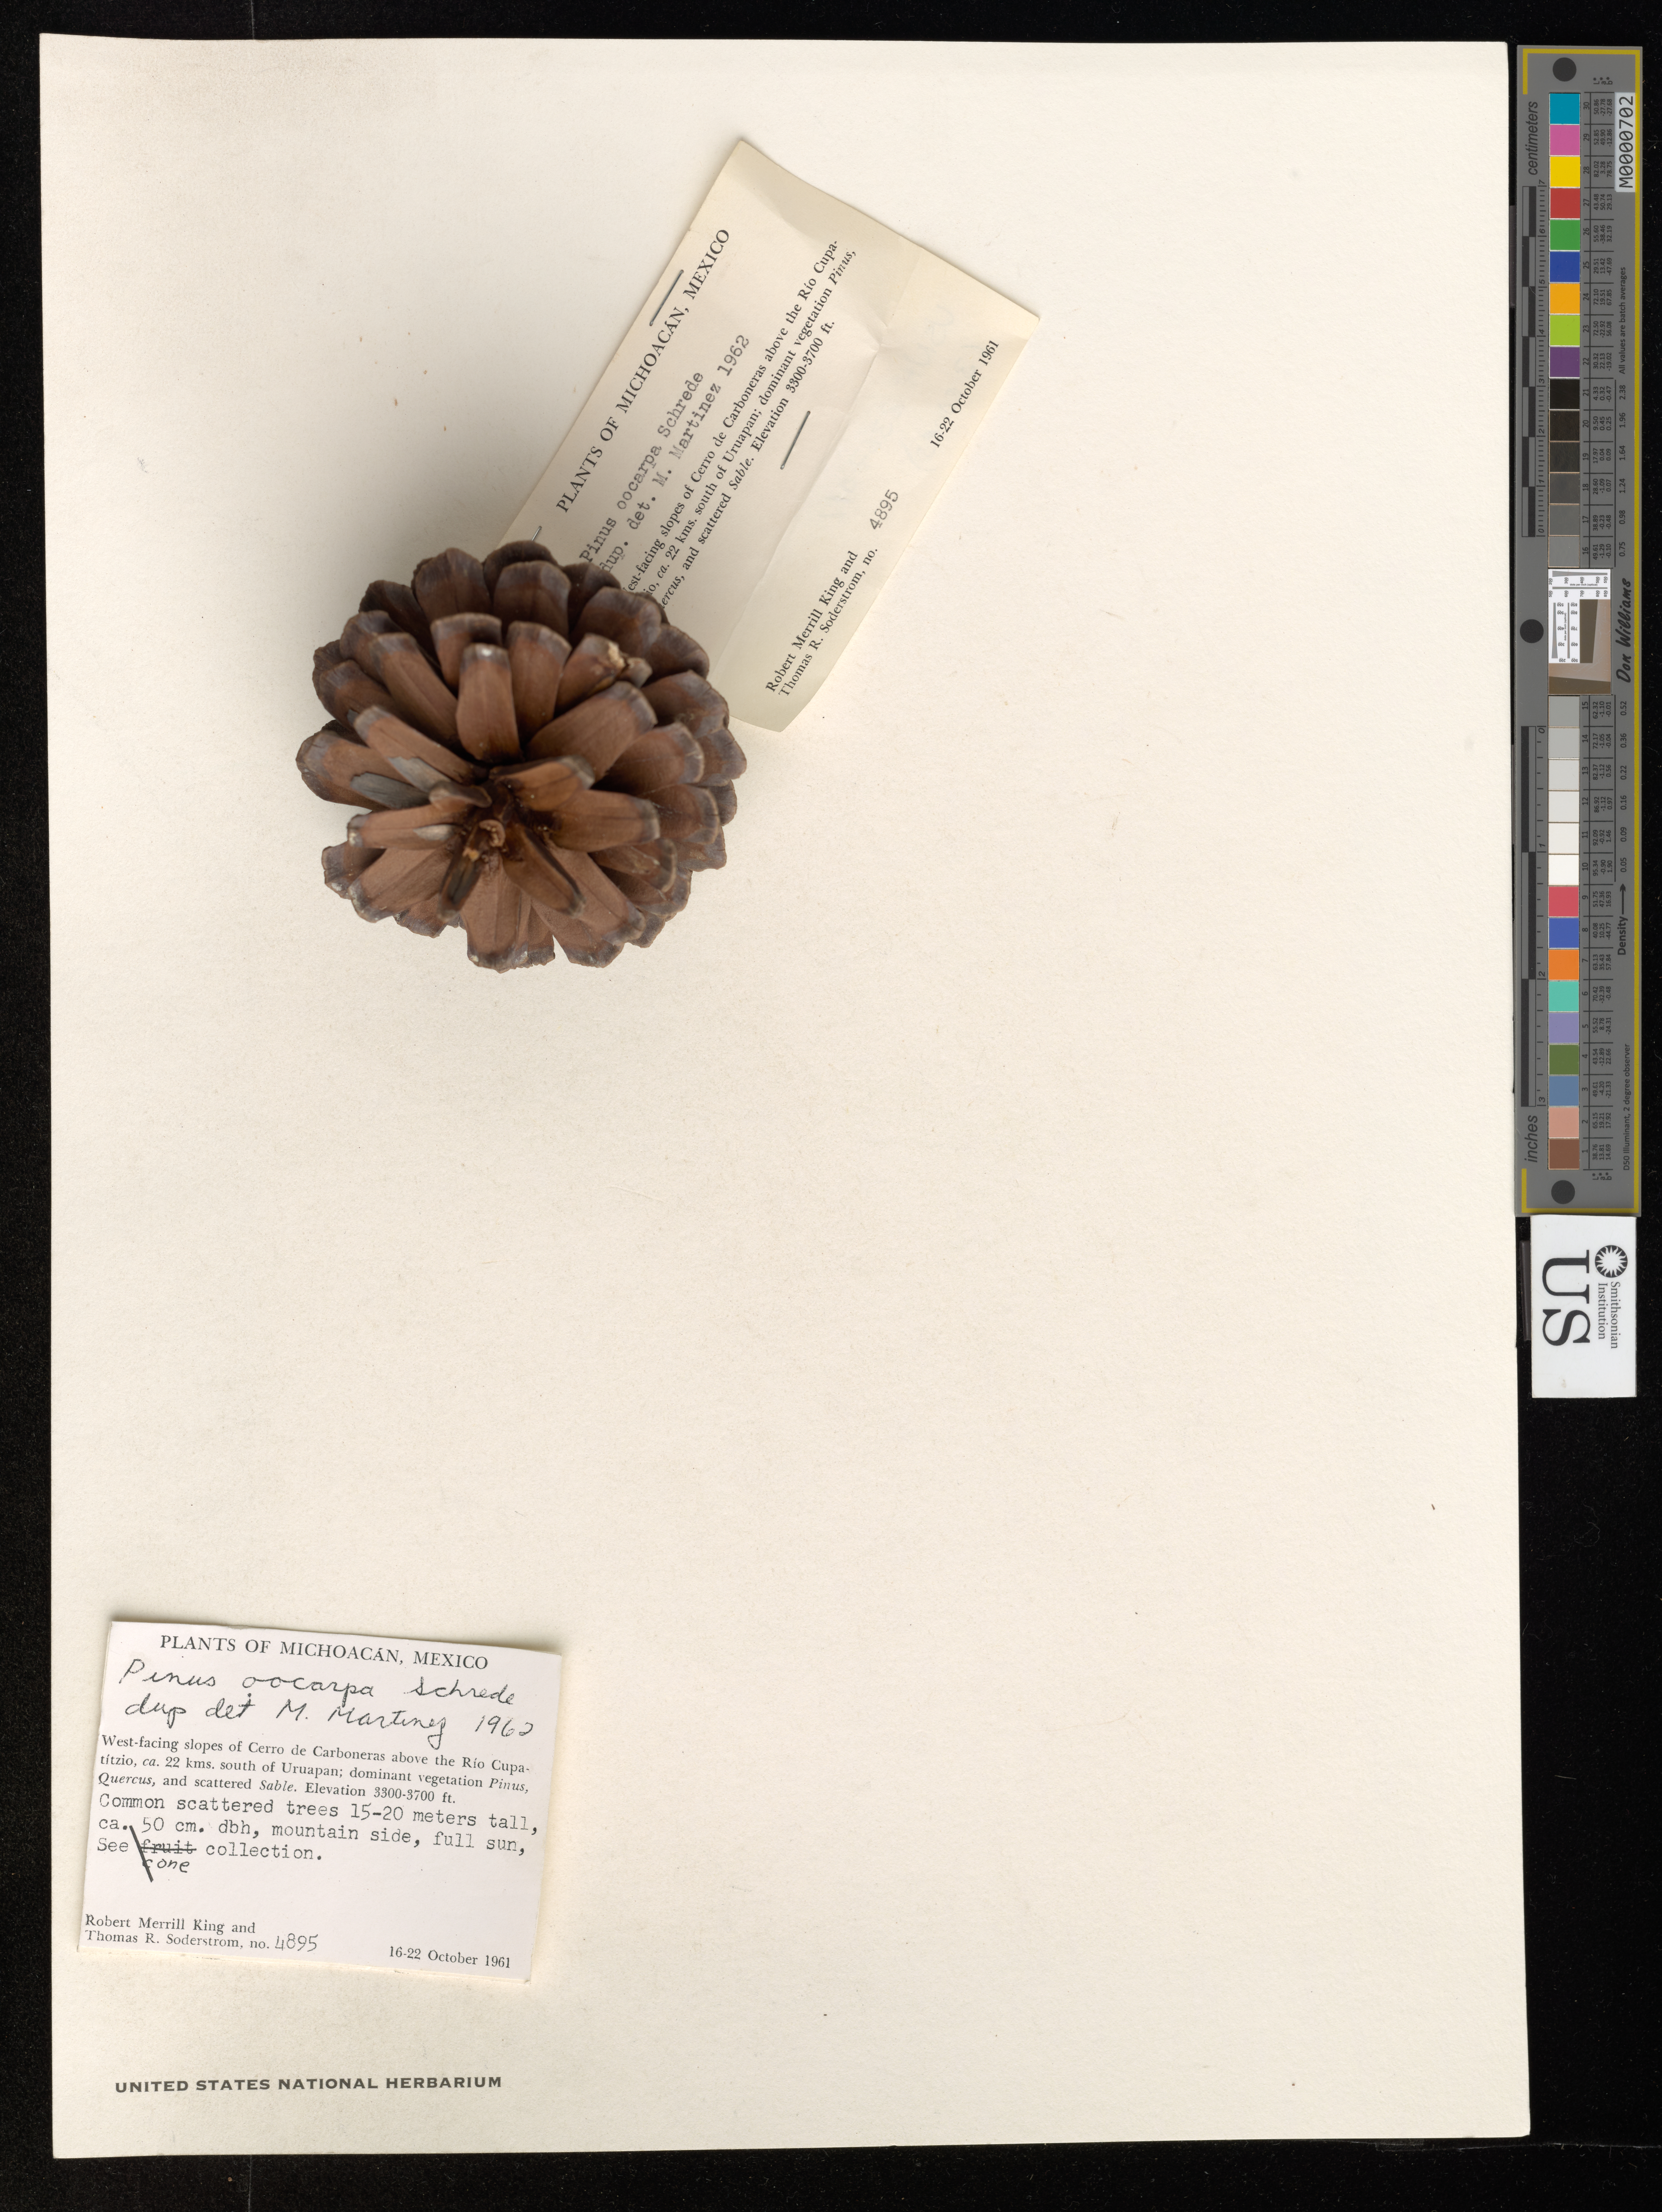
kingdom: Plantae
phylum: Tracheophyta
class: Pinopsida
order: Pinales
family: Pinaceae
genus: Pinus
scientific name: Pinus oocarpa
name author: Schiede ex Schltdl.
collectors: R. M. King & T. R. Soderstrom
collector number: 4895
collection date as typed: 16 Oct 1961 to 22 Oct 1961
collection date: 1961-10-16/1961-10-22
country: Mexico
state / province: Michoacán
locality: West-facing slopes of Cerro de Carboneras above the Río Cupatítzio, ca. 22 kms. South of Uruapan.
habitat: Mountain side. Dominant vegetation Pinus, Quercus, and scattered Sable. Full sun.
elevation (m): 1006